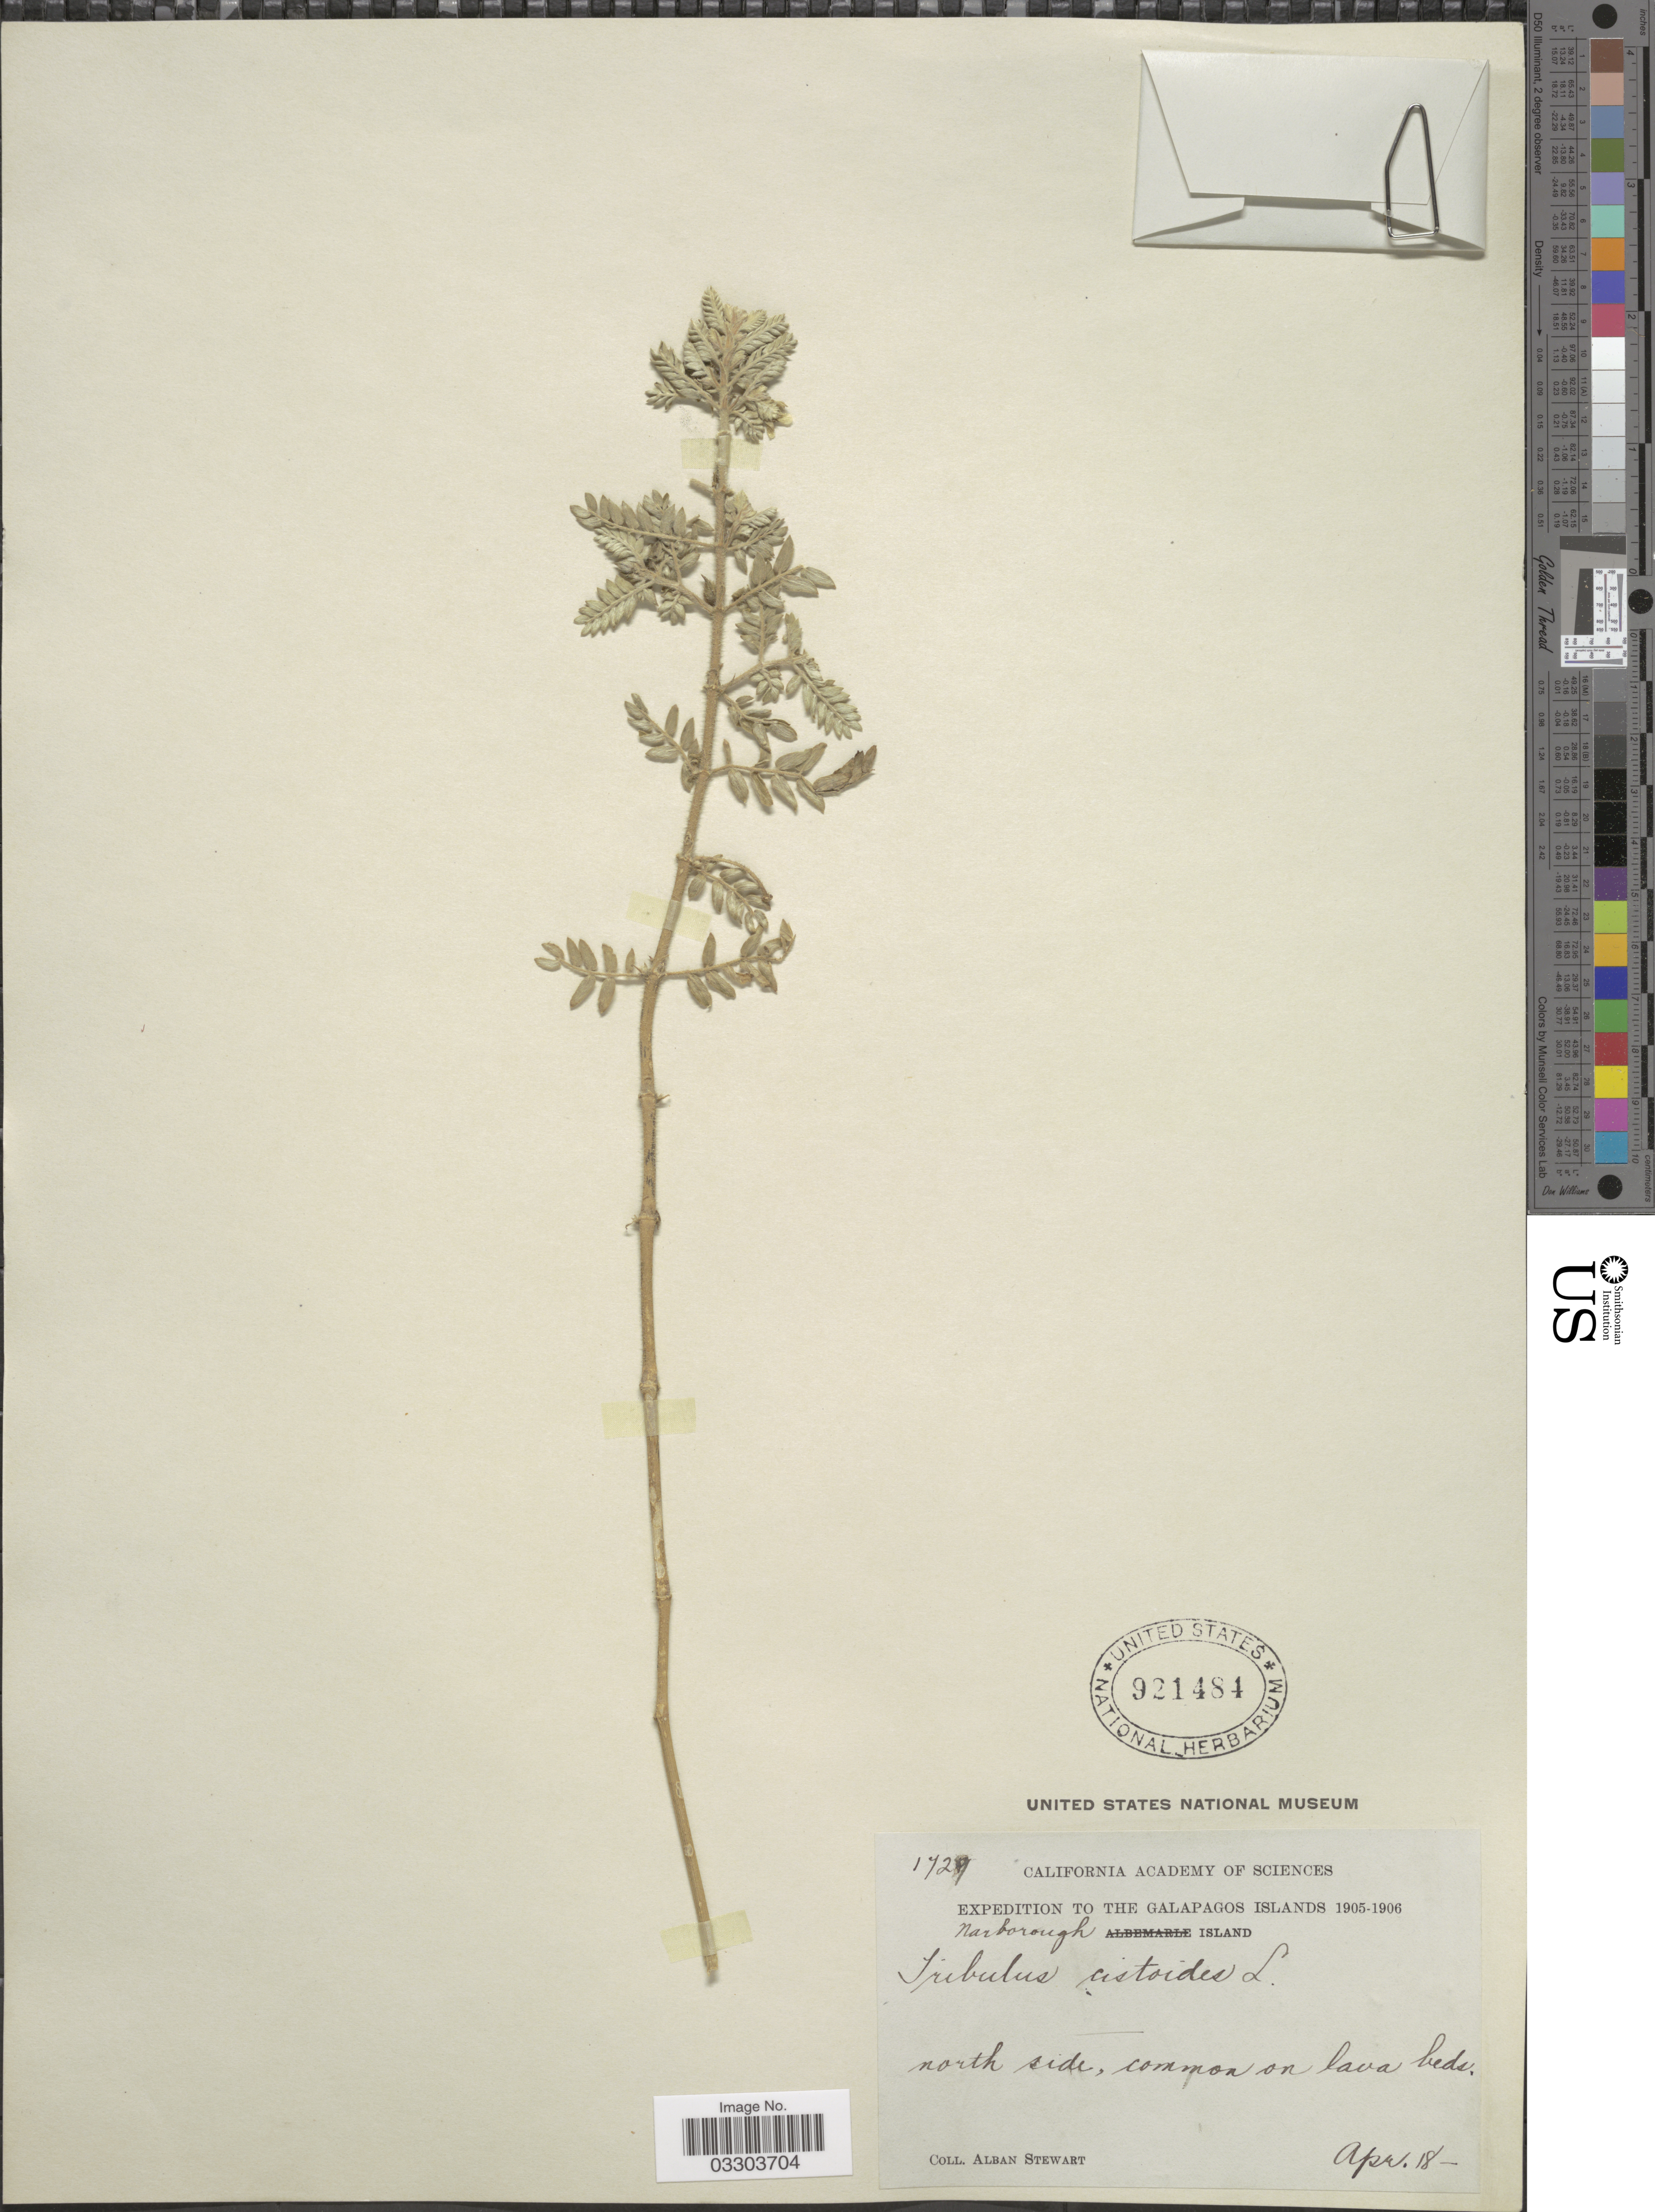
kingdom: Plantae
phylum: Tracheophyta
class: Magnoliopsida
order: Zygophyllales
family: Zygophyllaceae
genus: Tribulus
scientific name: Tribulus cistoides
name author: L.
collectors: A. Stewart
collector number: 1729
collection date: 1905-04-18/1906-04-18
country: Ecuador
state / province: Colón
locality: The Galapagos Islands. Narborough Island. North side.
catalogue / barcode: US 921484